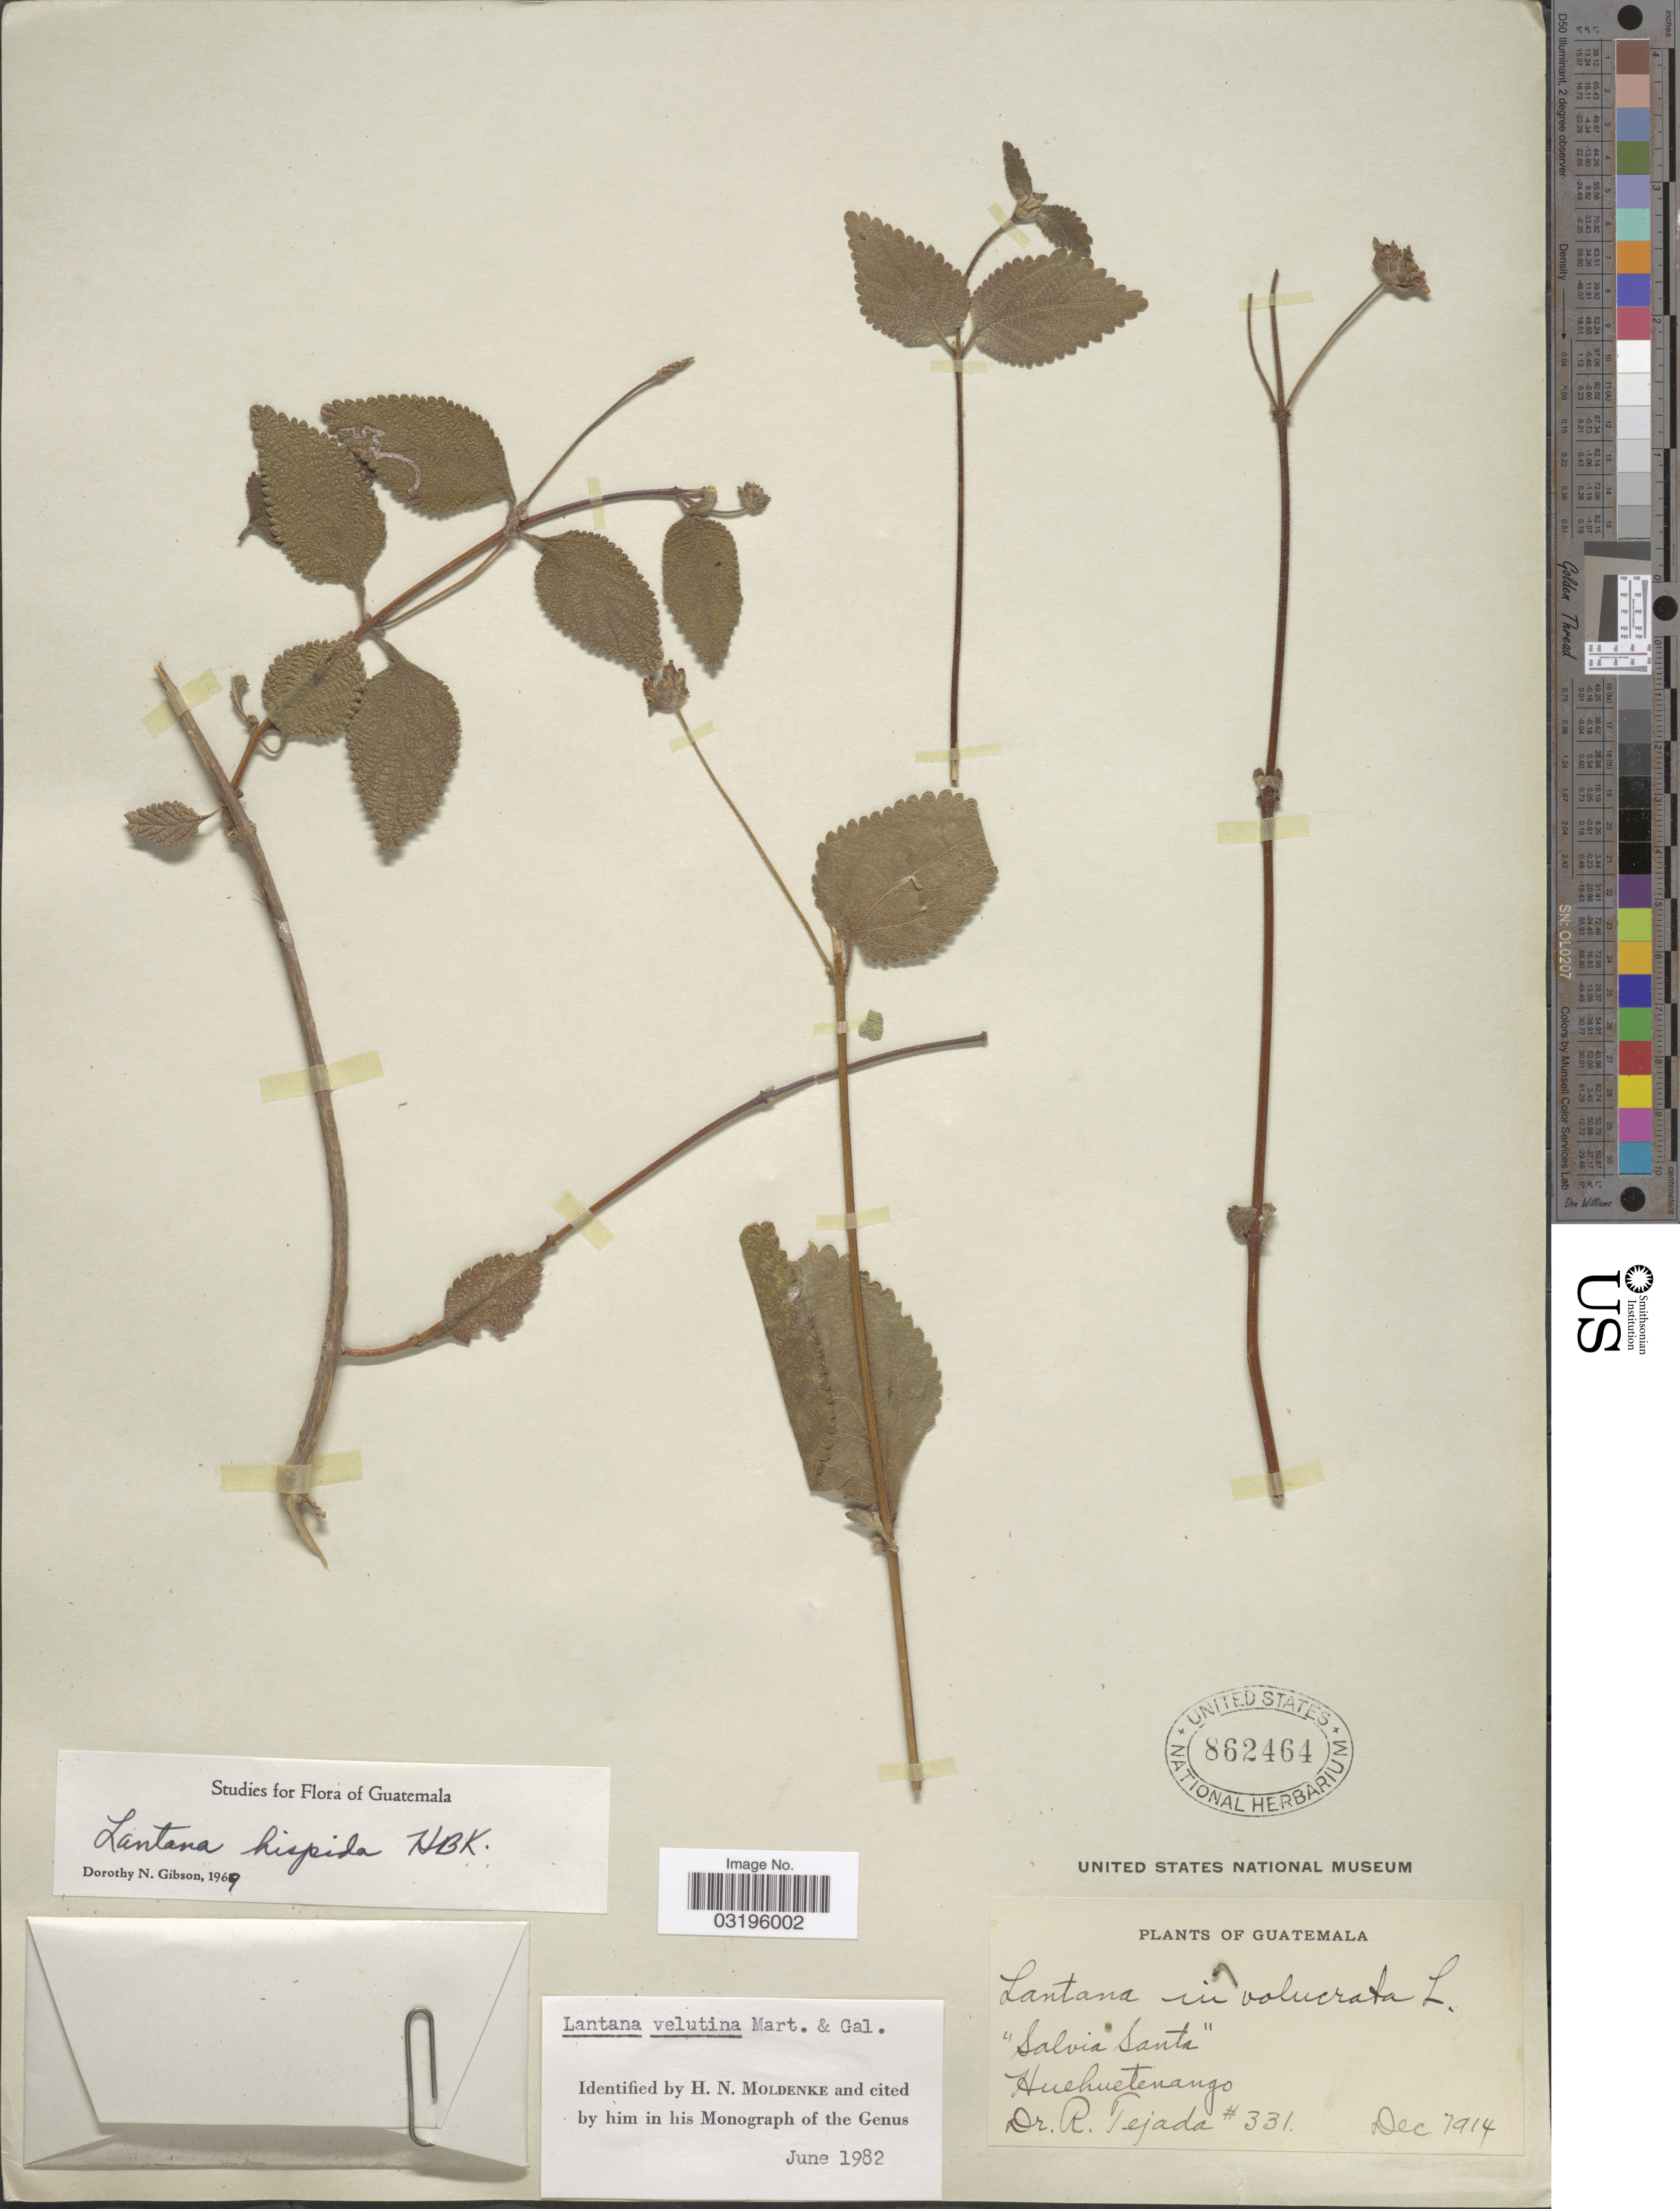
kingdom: Plantae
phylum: Tracheophyta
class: Magnoliopsida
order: Lamiales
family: Verbenaceae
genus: Lantana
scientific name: Lantana velutina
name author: M. Martens & Galeotti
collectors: R. Tejada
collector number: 331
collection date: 1914-12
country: Guatemala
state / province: Huehuetenango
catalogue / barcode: US 862464